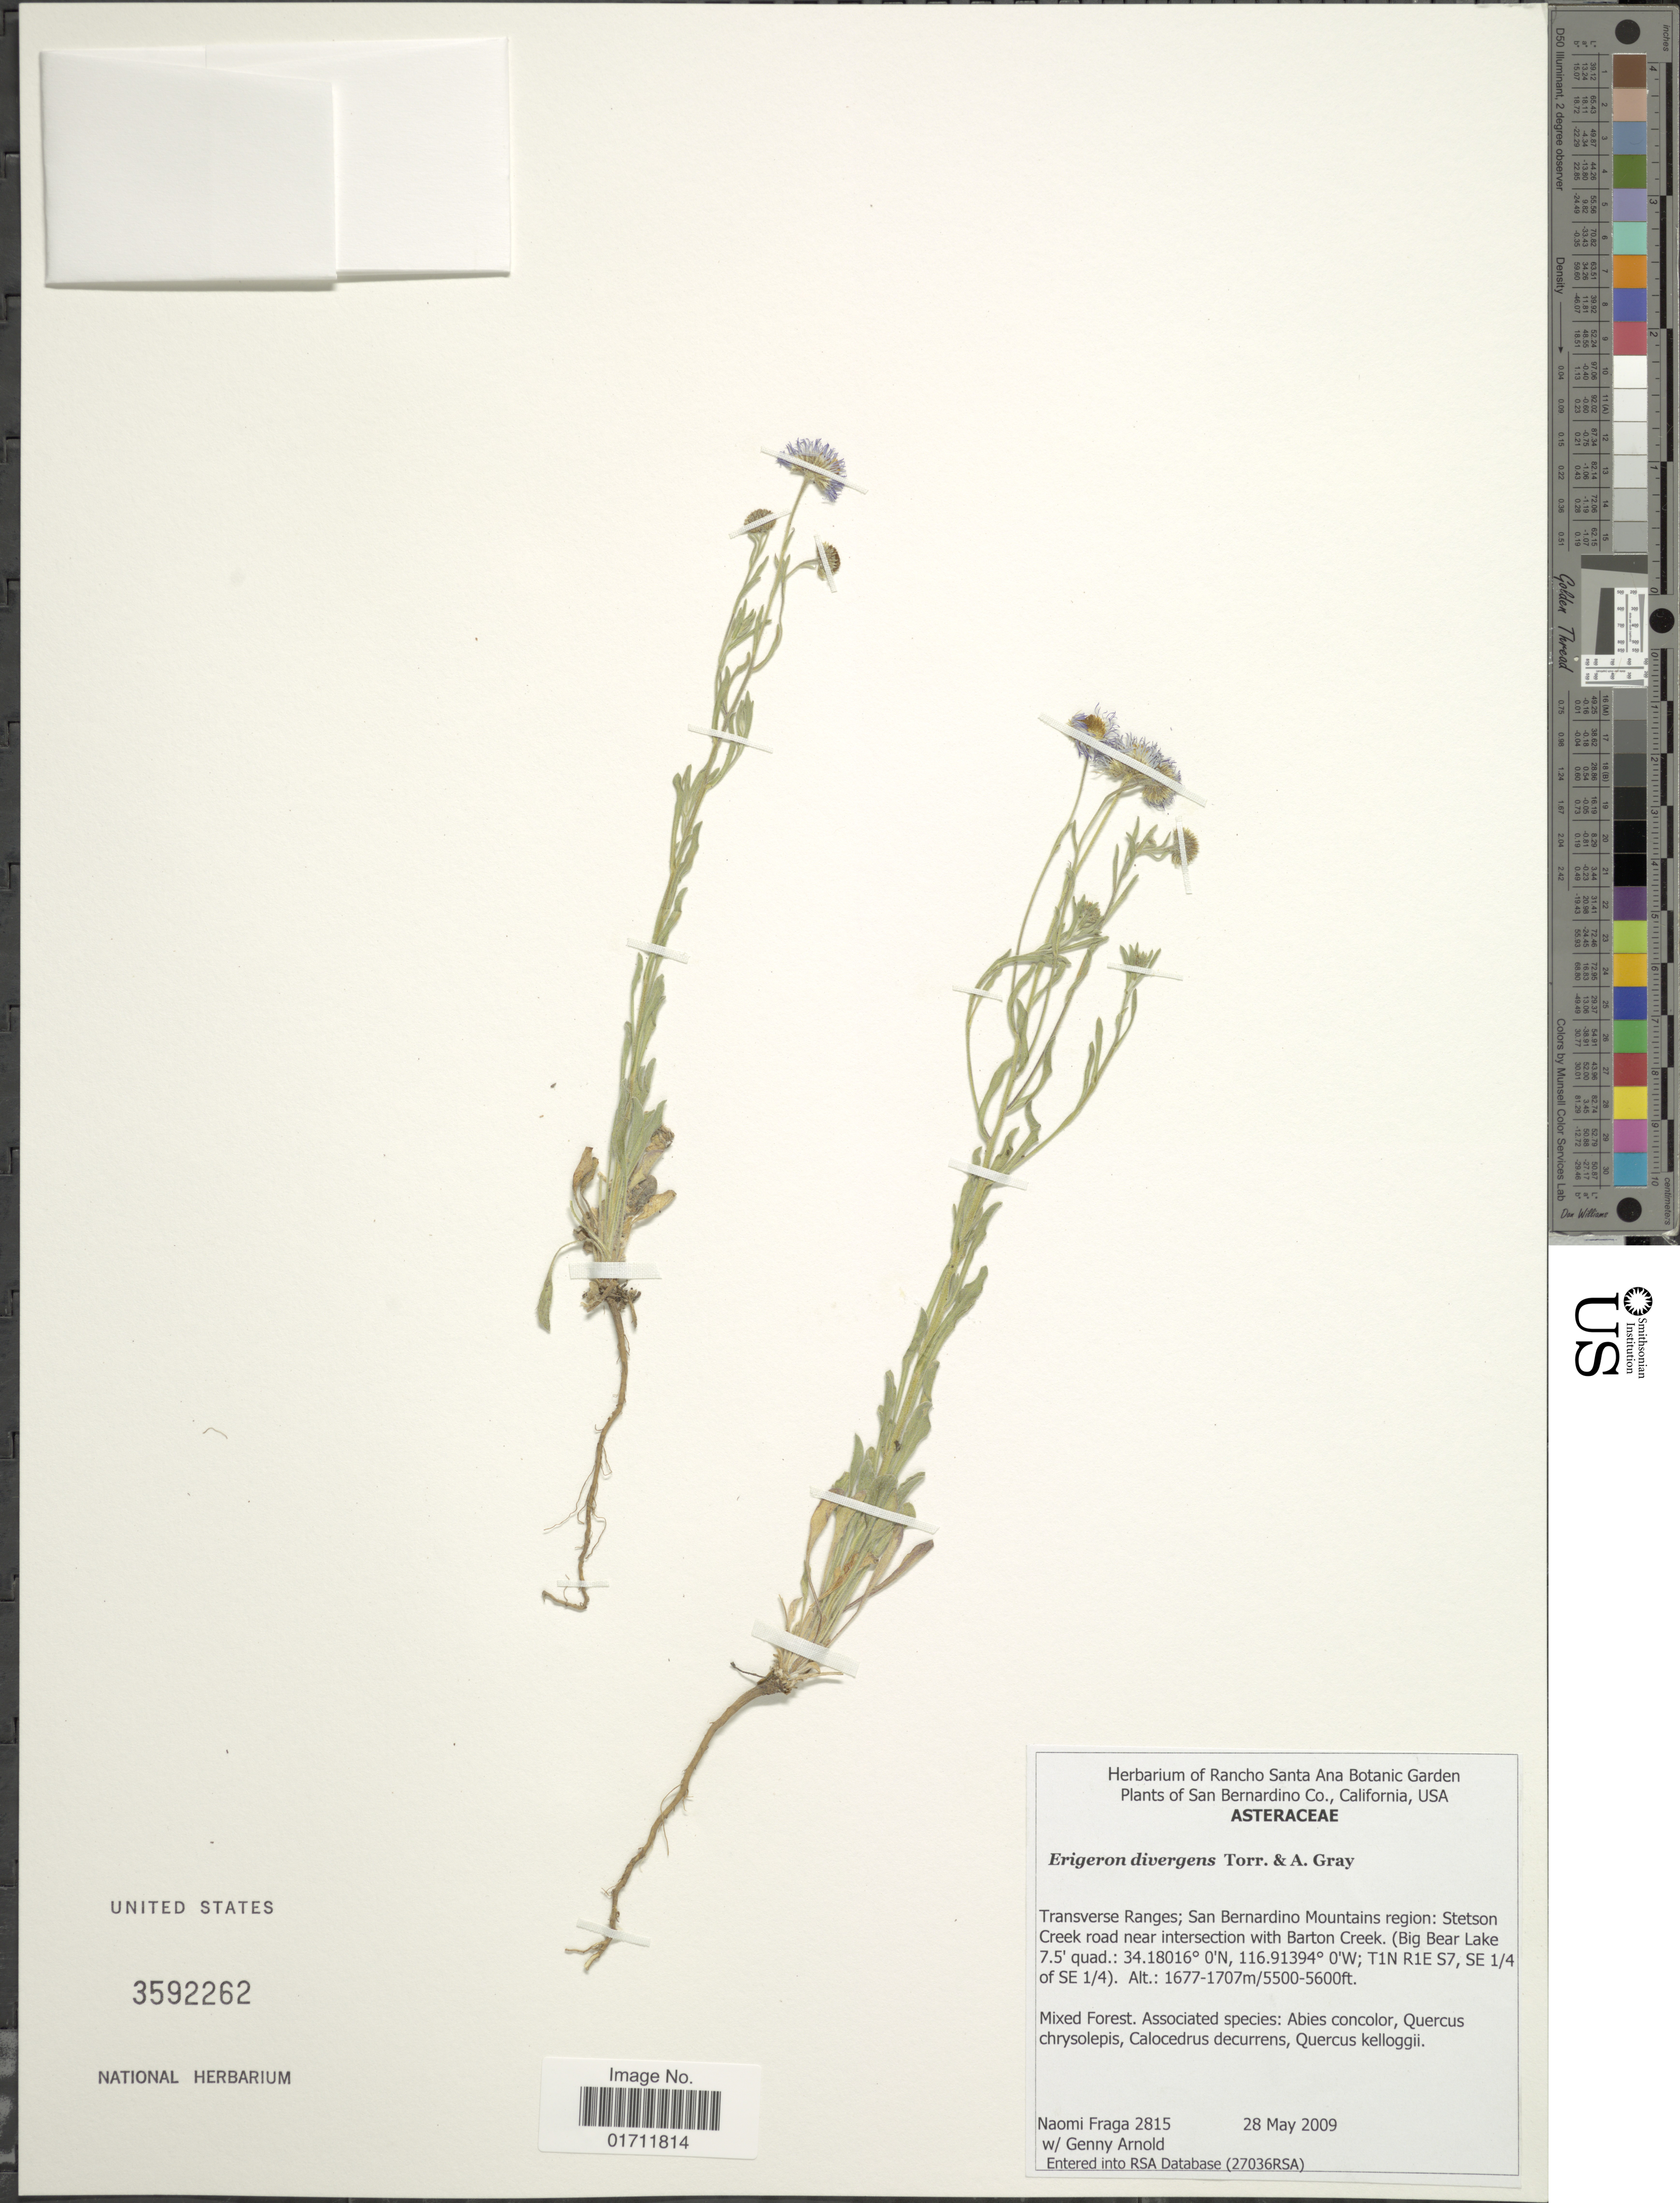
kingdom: Plantae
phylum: Tracheophyta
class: Magnoliopsida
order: Asterales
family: Asteraceae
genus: Erigeron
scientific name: Erigeron divergens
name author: Torr. & A. Gray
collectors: N. Fraga & B. O'Brien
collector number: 2815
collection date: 2009-05-28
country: United States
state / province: California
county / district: San Bernardino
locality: San Bernardino Co., Transverse Ranges; San Bernardino Mountains region: Stetson Creek road near intersection with Baton Creek (Big Bear Lake 7.5'quad T1N R1E S7, SE ¼ of SE ¼)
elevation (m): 1676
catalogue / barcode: US 3592262